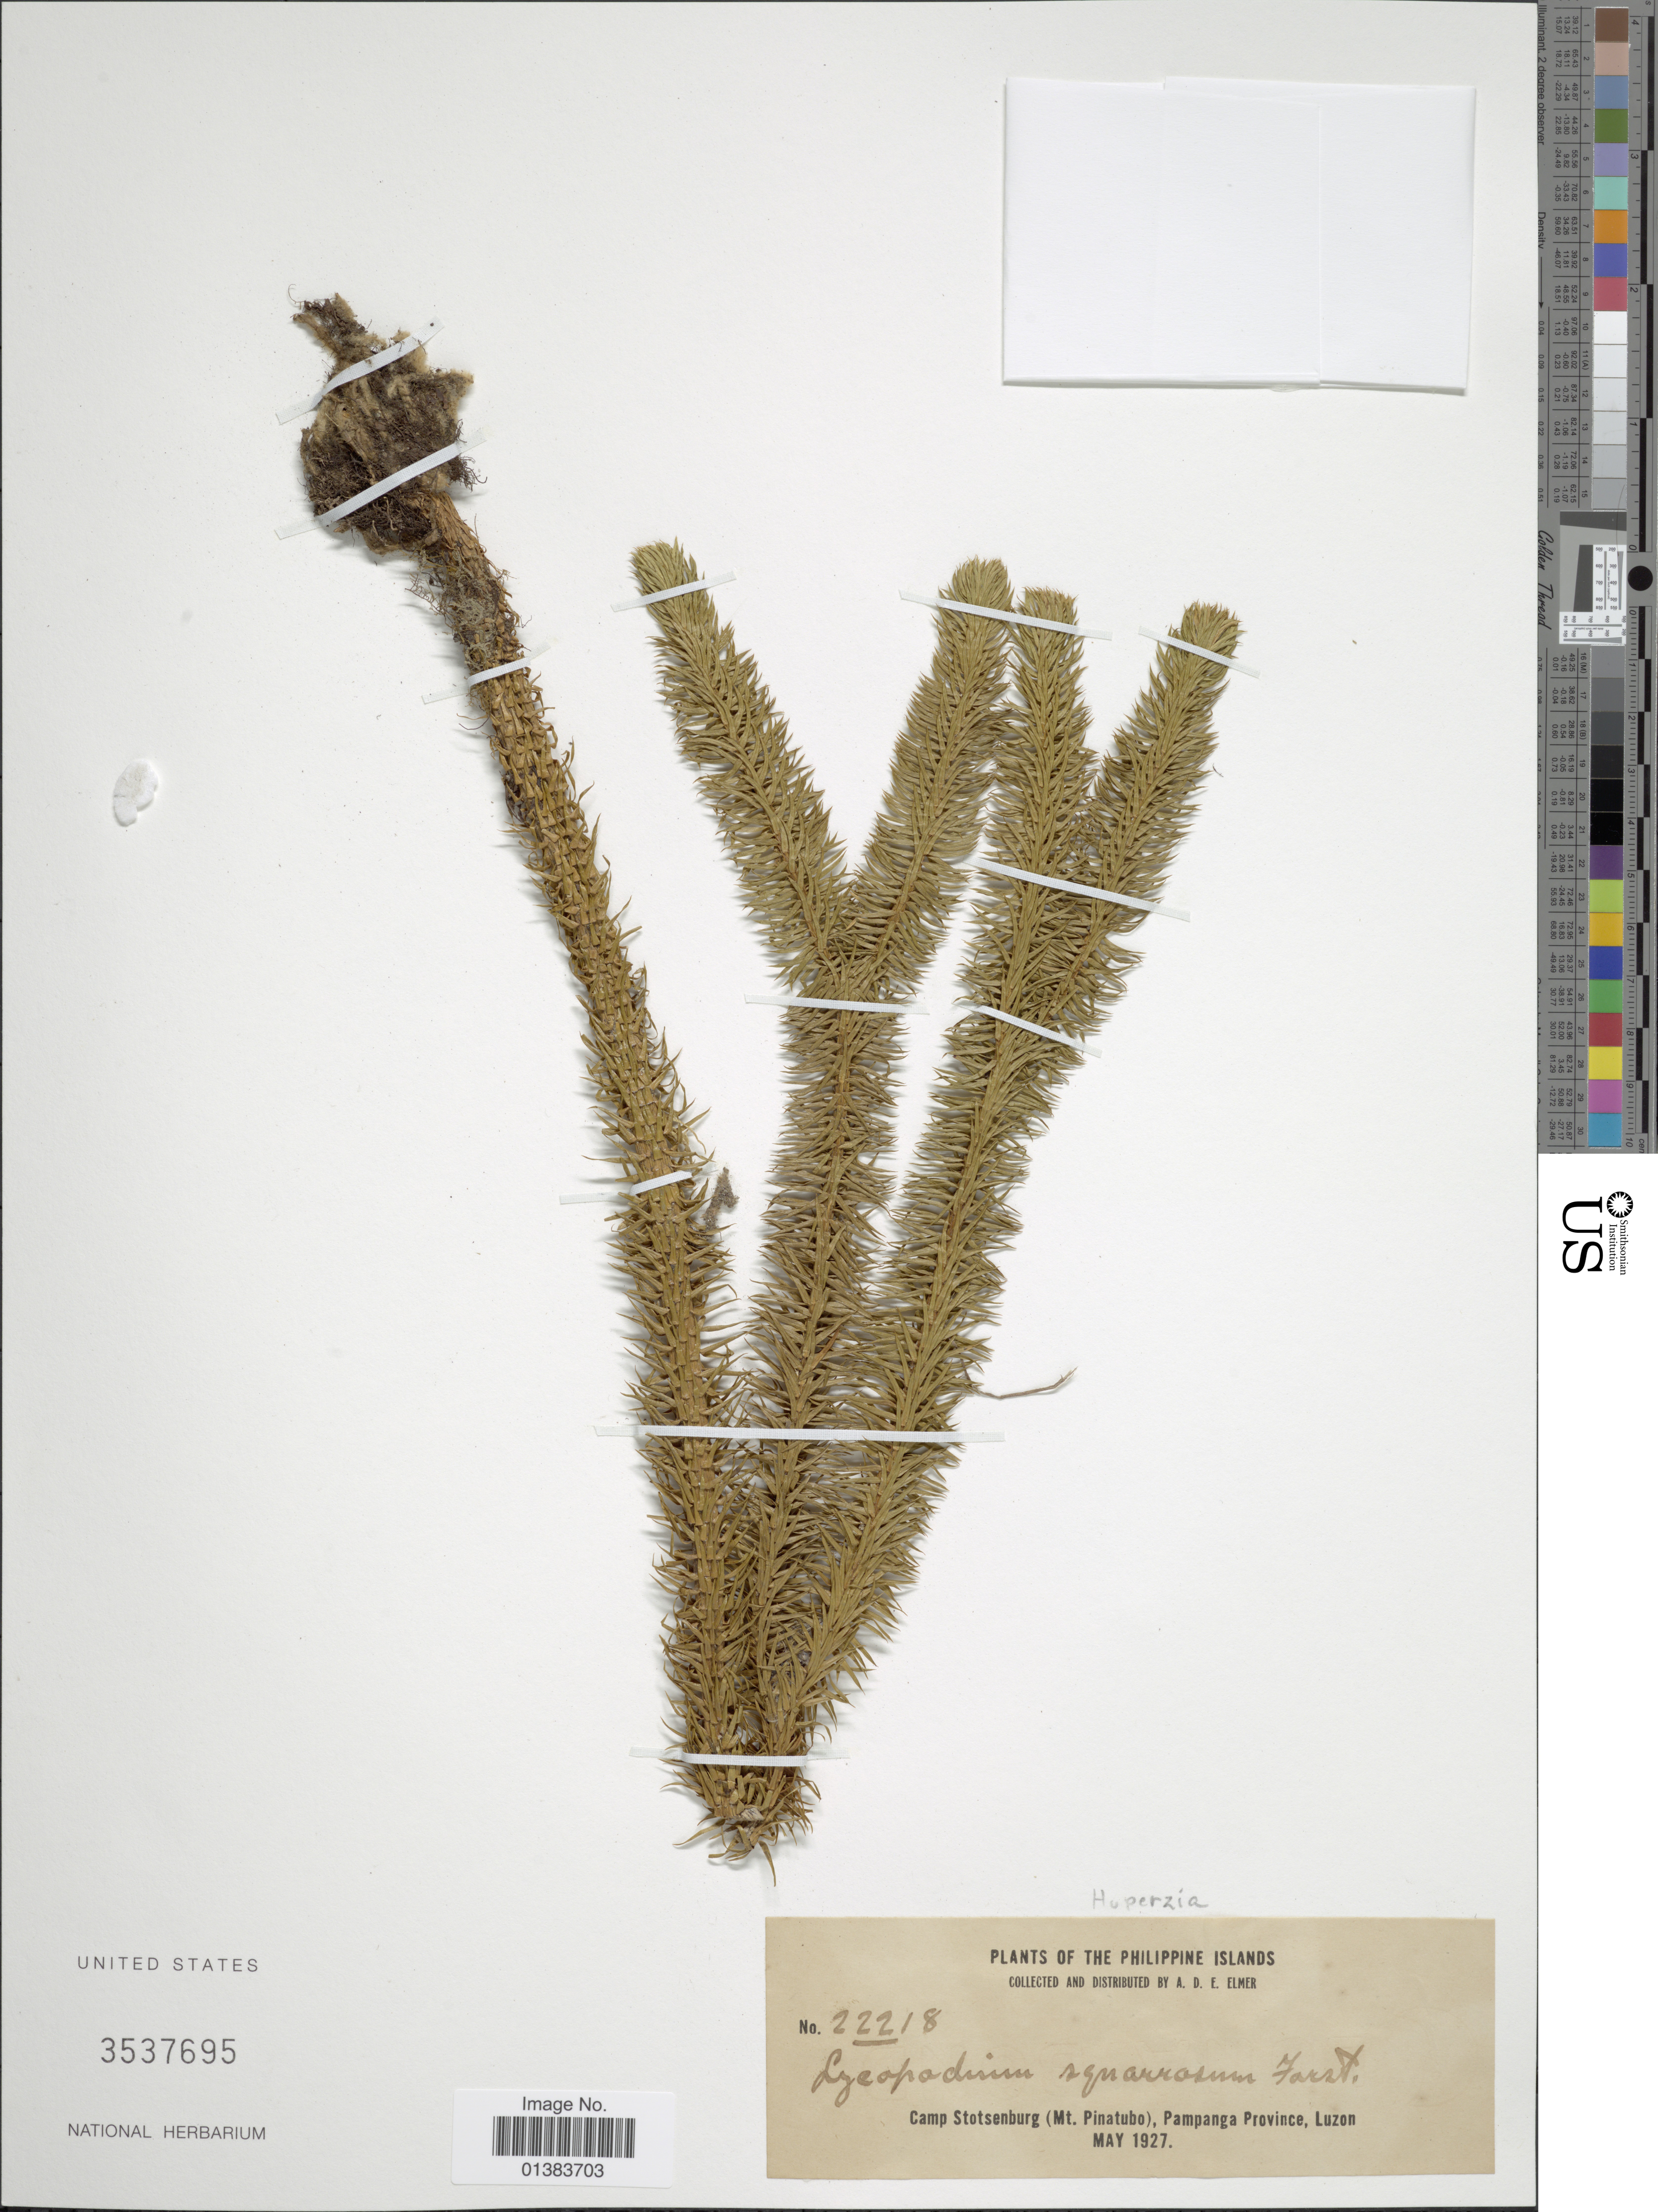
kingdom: Plantae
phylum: Tracheophyta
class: Lycopodiopsida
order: Lycopodiales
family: Lycopodiaceae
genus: Phlegmariurus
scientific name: Phlegmariurus squarrosus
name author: (G. Forst.) Á. Löve & D. Löve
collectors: A. D. E. Elmer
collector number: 22218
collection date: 1927-05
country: Philippines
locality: Philippine Islands, Camp Stotsenburg (Mt. Pinatubo), Pampanga Province, Luzon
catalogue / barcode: US 3537695